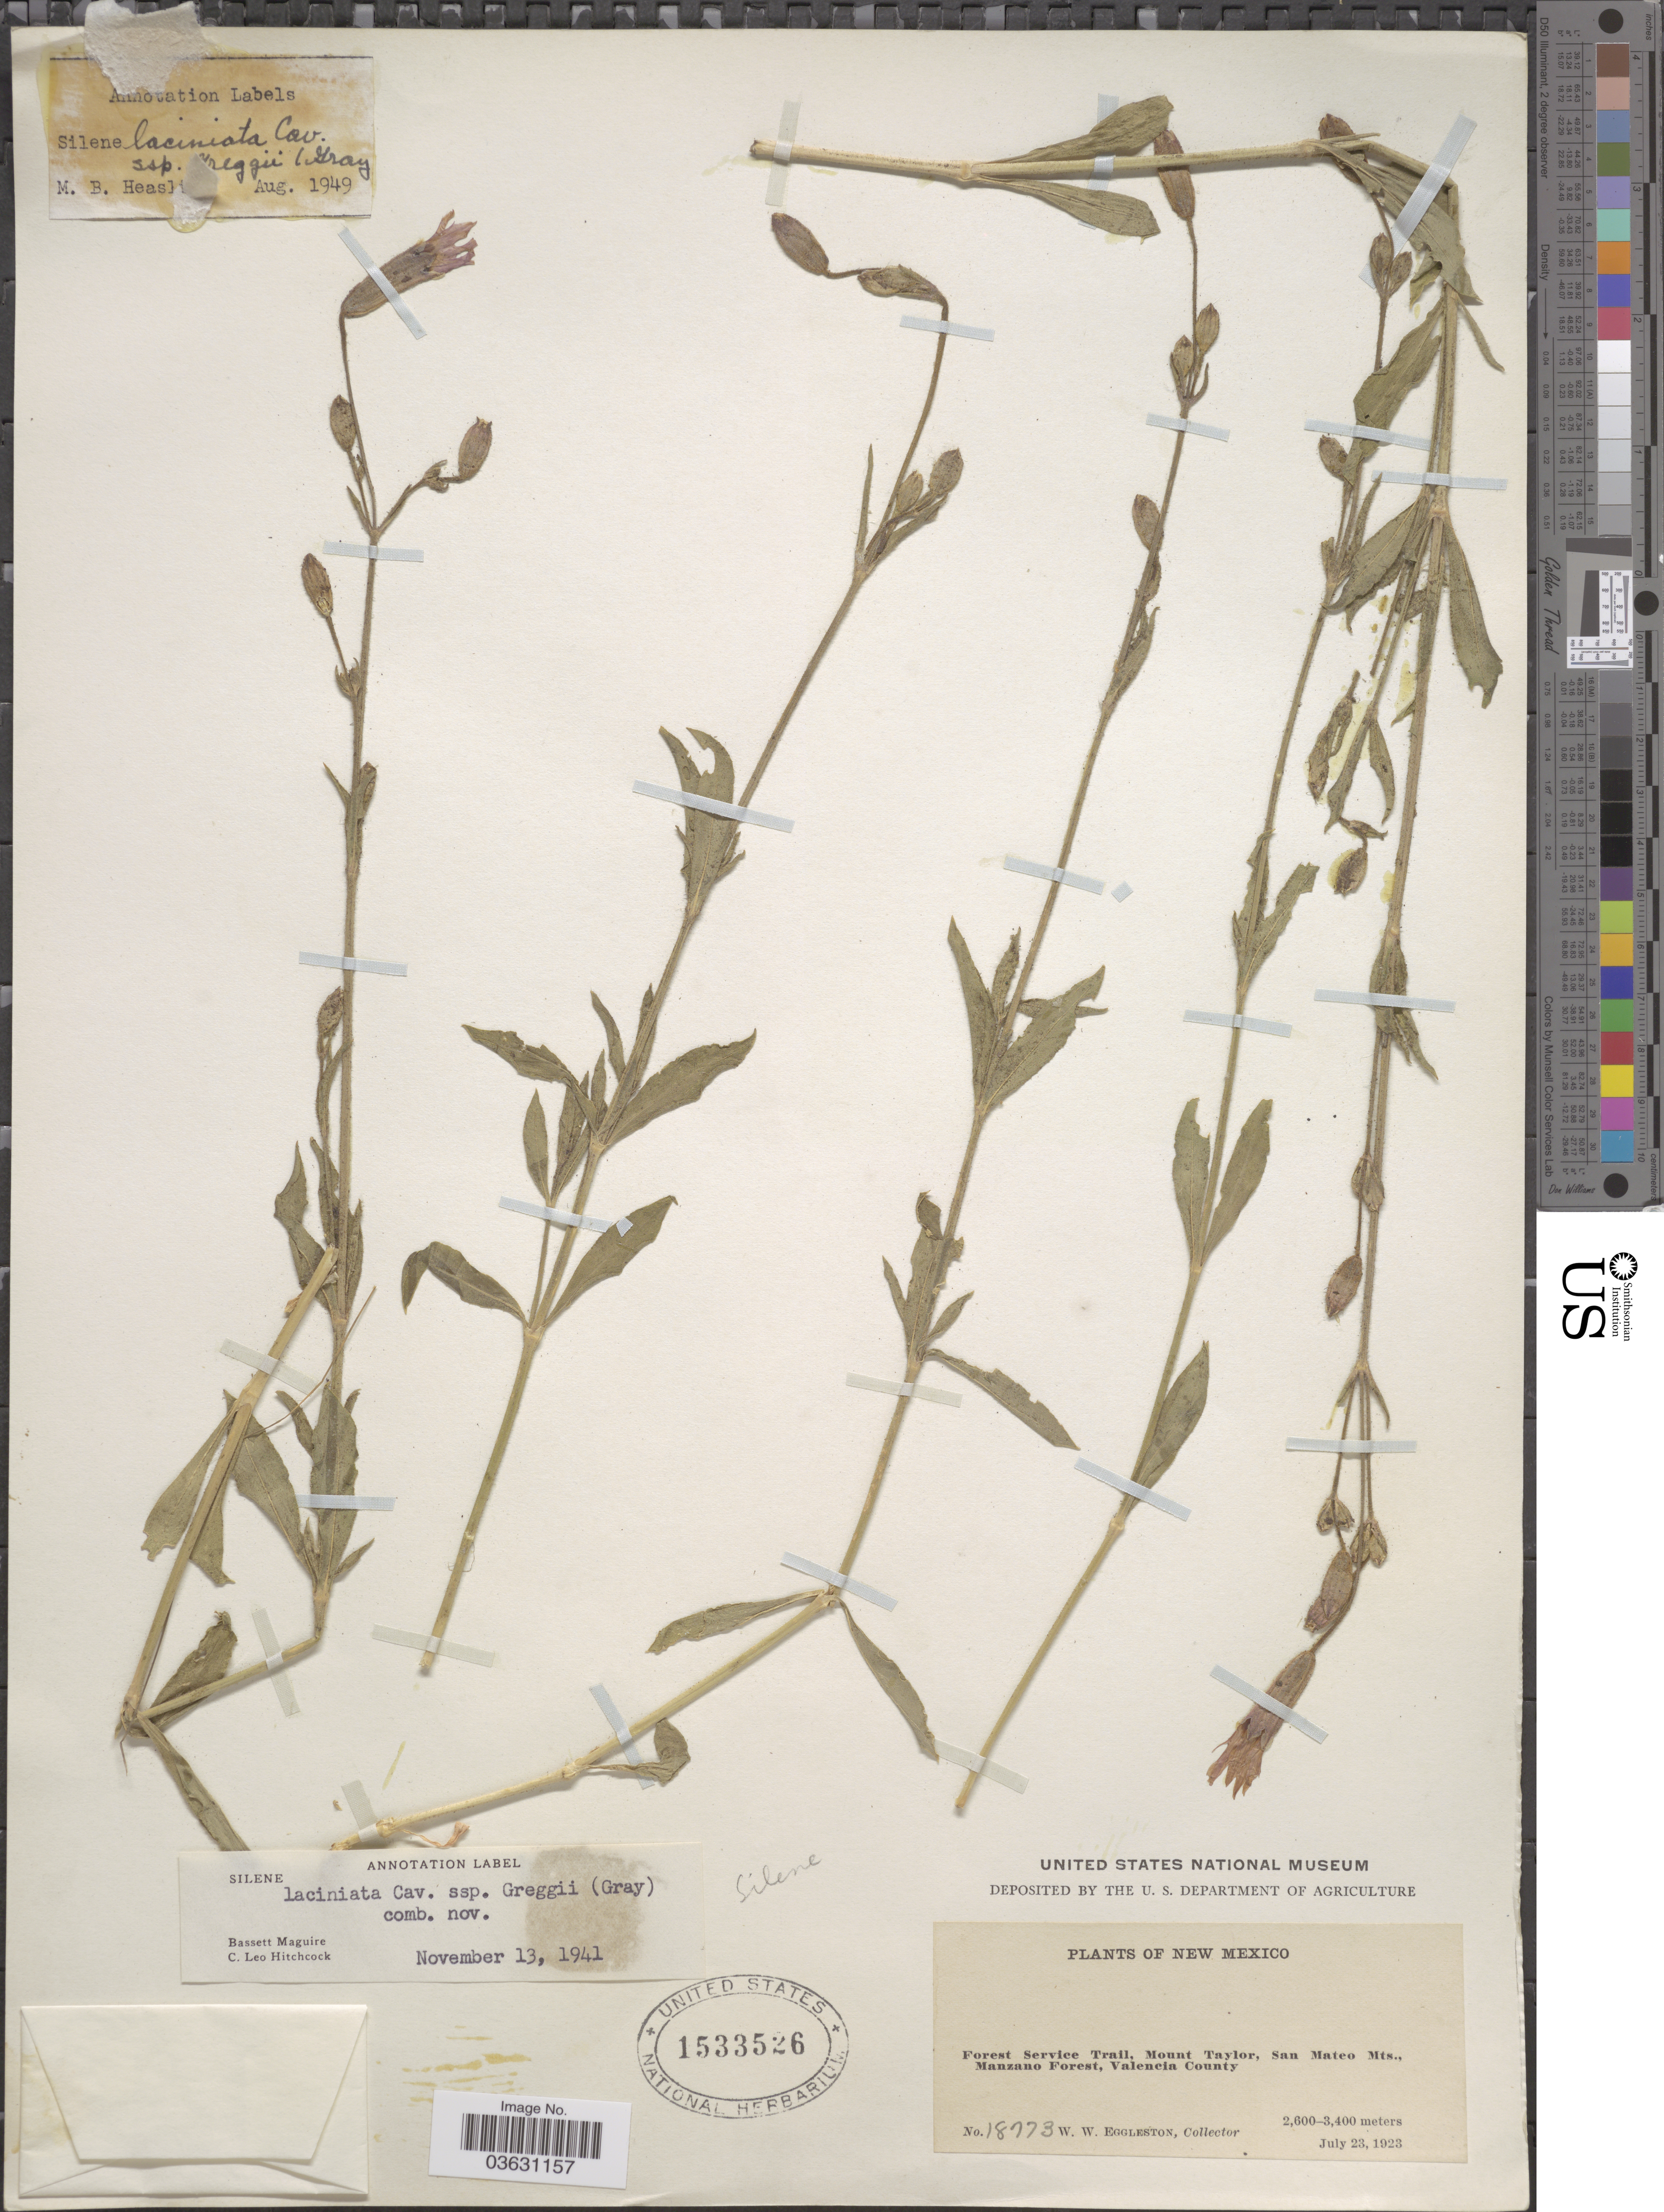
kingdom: Plantae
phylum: Tracheophyta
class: Magnoliopsida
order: Caryophyllales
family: Caryophyllaceae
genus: Silene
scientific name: Silene laciniata subsp. greggii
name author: (A. Gray) C.L. Hitchc. & Maguire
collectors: W. W. Eggleston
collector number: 18773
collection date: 1923-07-23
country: United States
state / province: New Mexico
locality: Forest Service Trail, Mount Taylor, San Mateo Mts., Manzano Forest, Valencia County.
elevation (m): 2600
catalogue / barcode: US 1533526